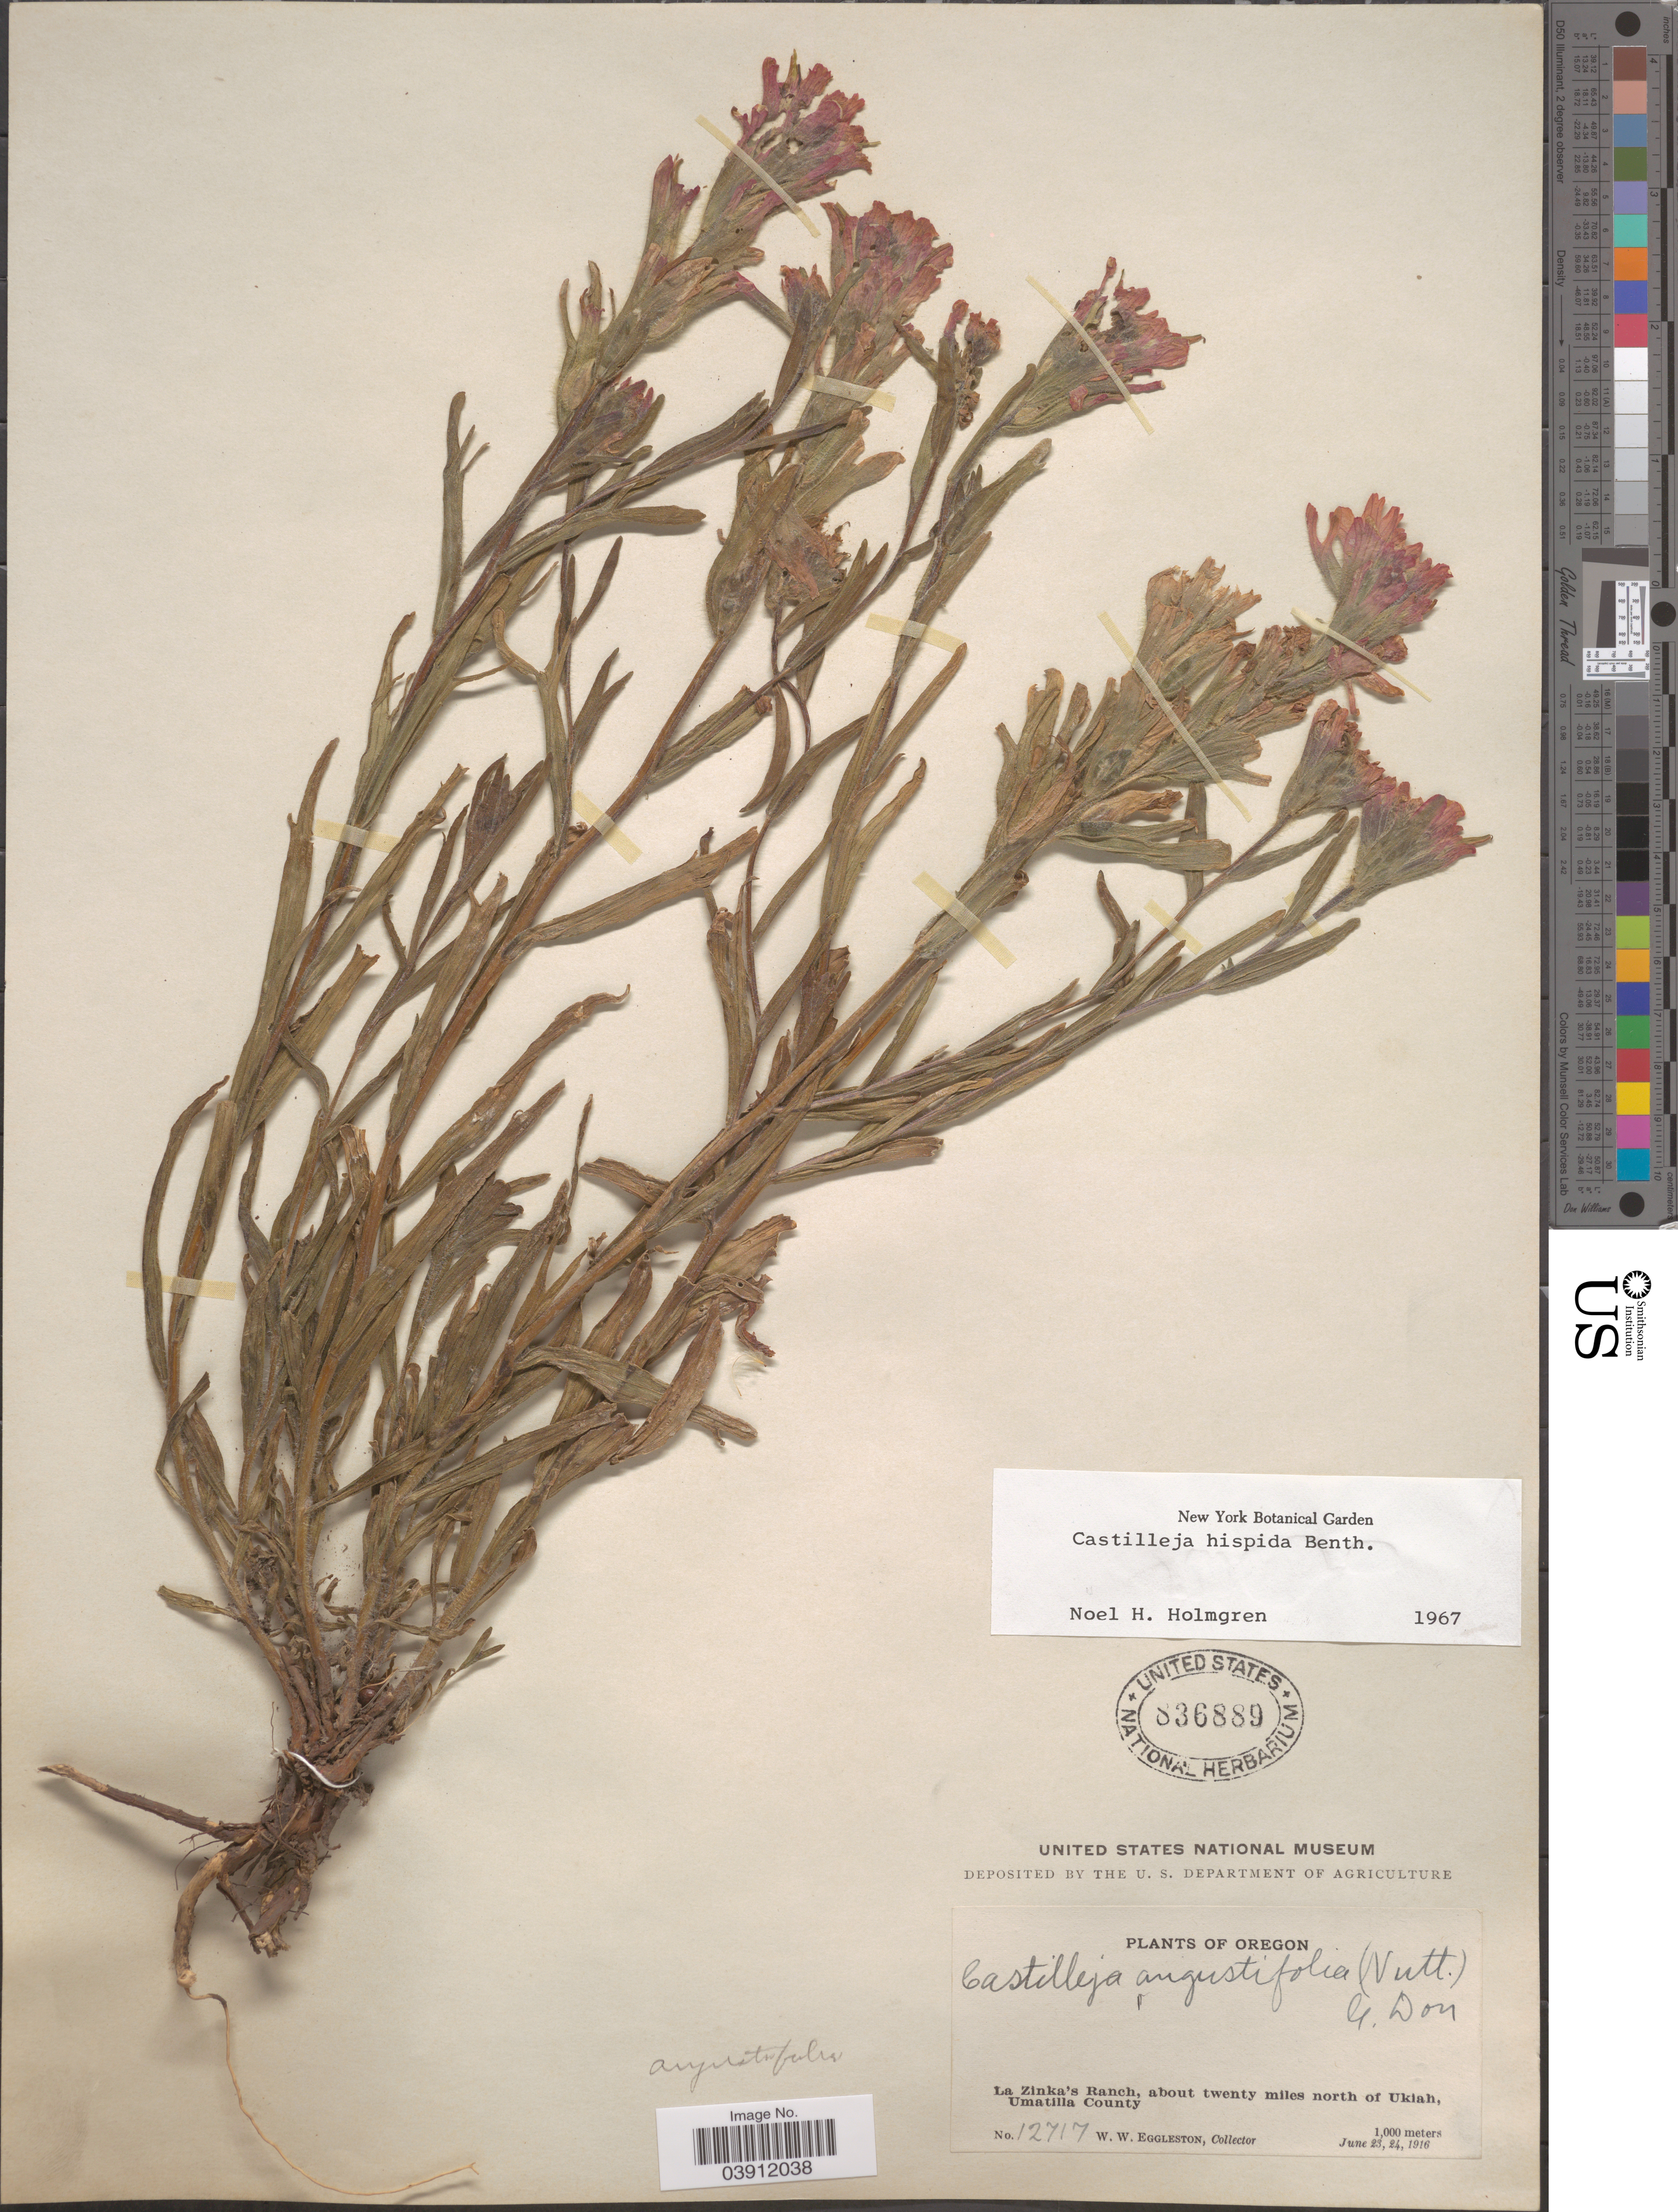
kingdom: Plantae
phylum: Tracheophyta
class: Magnoliopsida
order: Lamiales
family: Orobanchaceae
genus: Castilleja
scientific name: Castilleja hispida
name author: Benth. ex Hook.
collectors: W. W. Eggleston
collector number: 12717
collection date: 1916-06-23/1916-06-24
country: United States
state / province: Oregon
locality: La Zinka's Ranch, about Twenty miles north of Ukiah, Umatilla County.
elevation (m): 1000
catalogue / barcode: US 836889